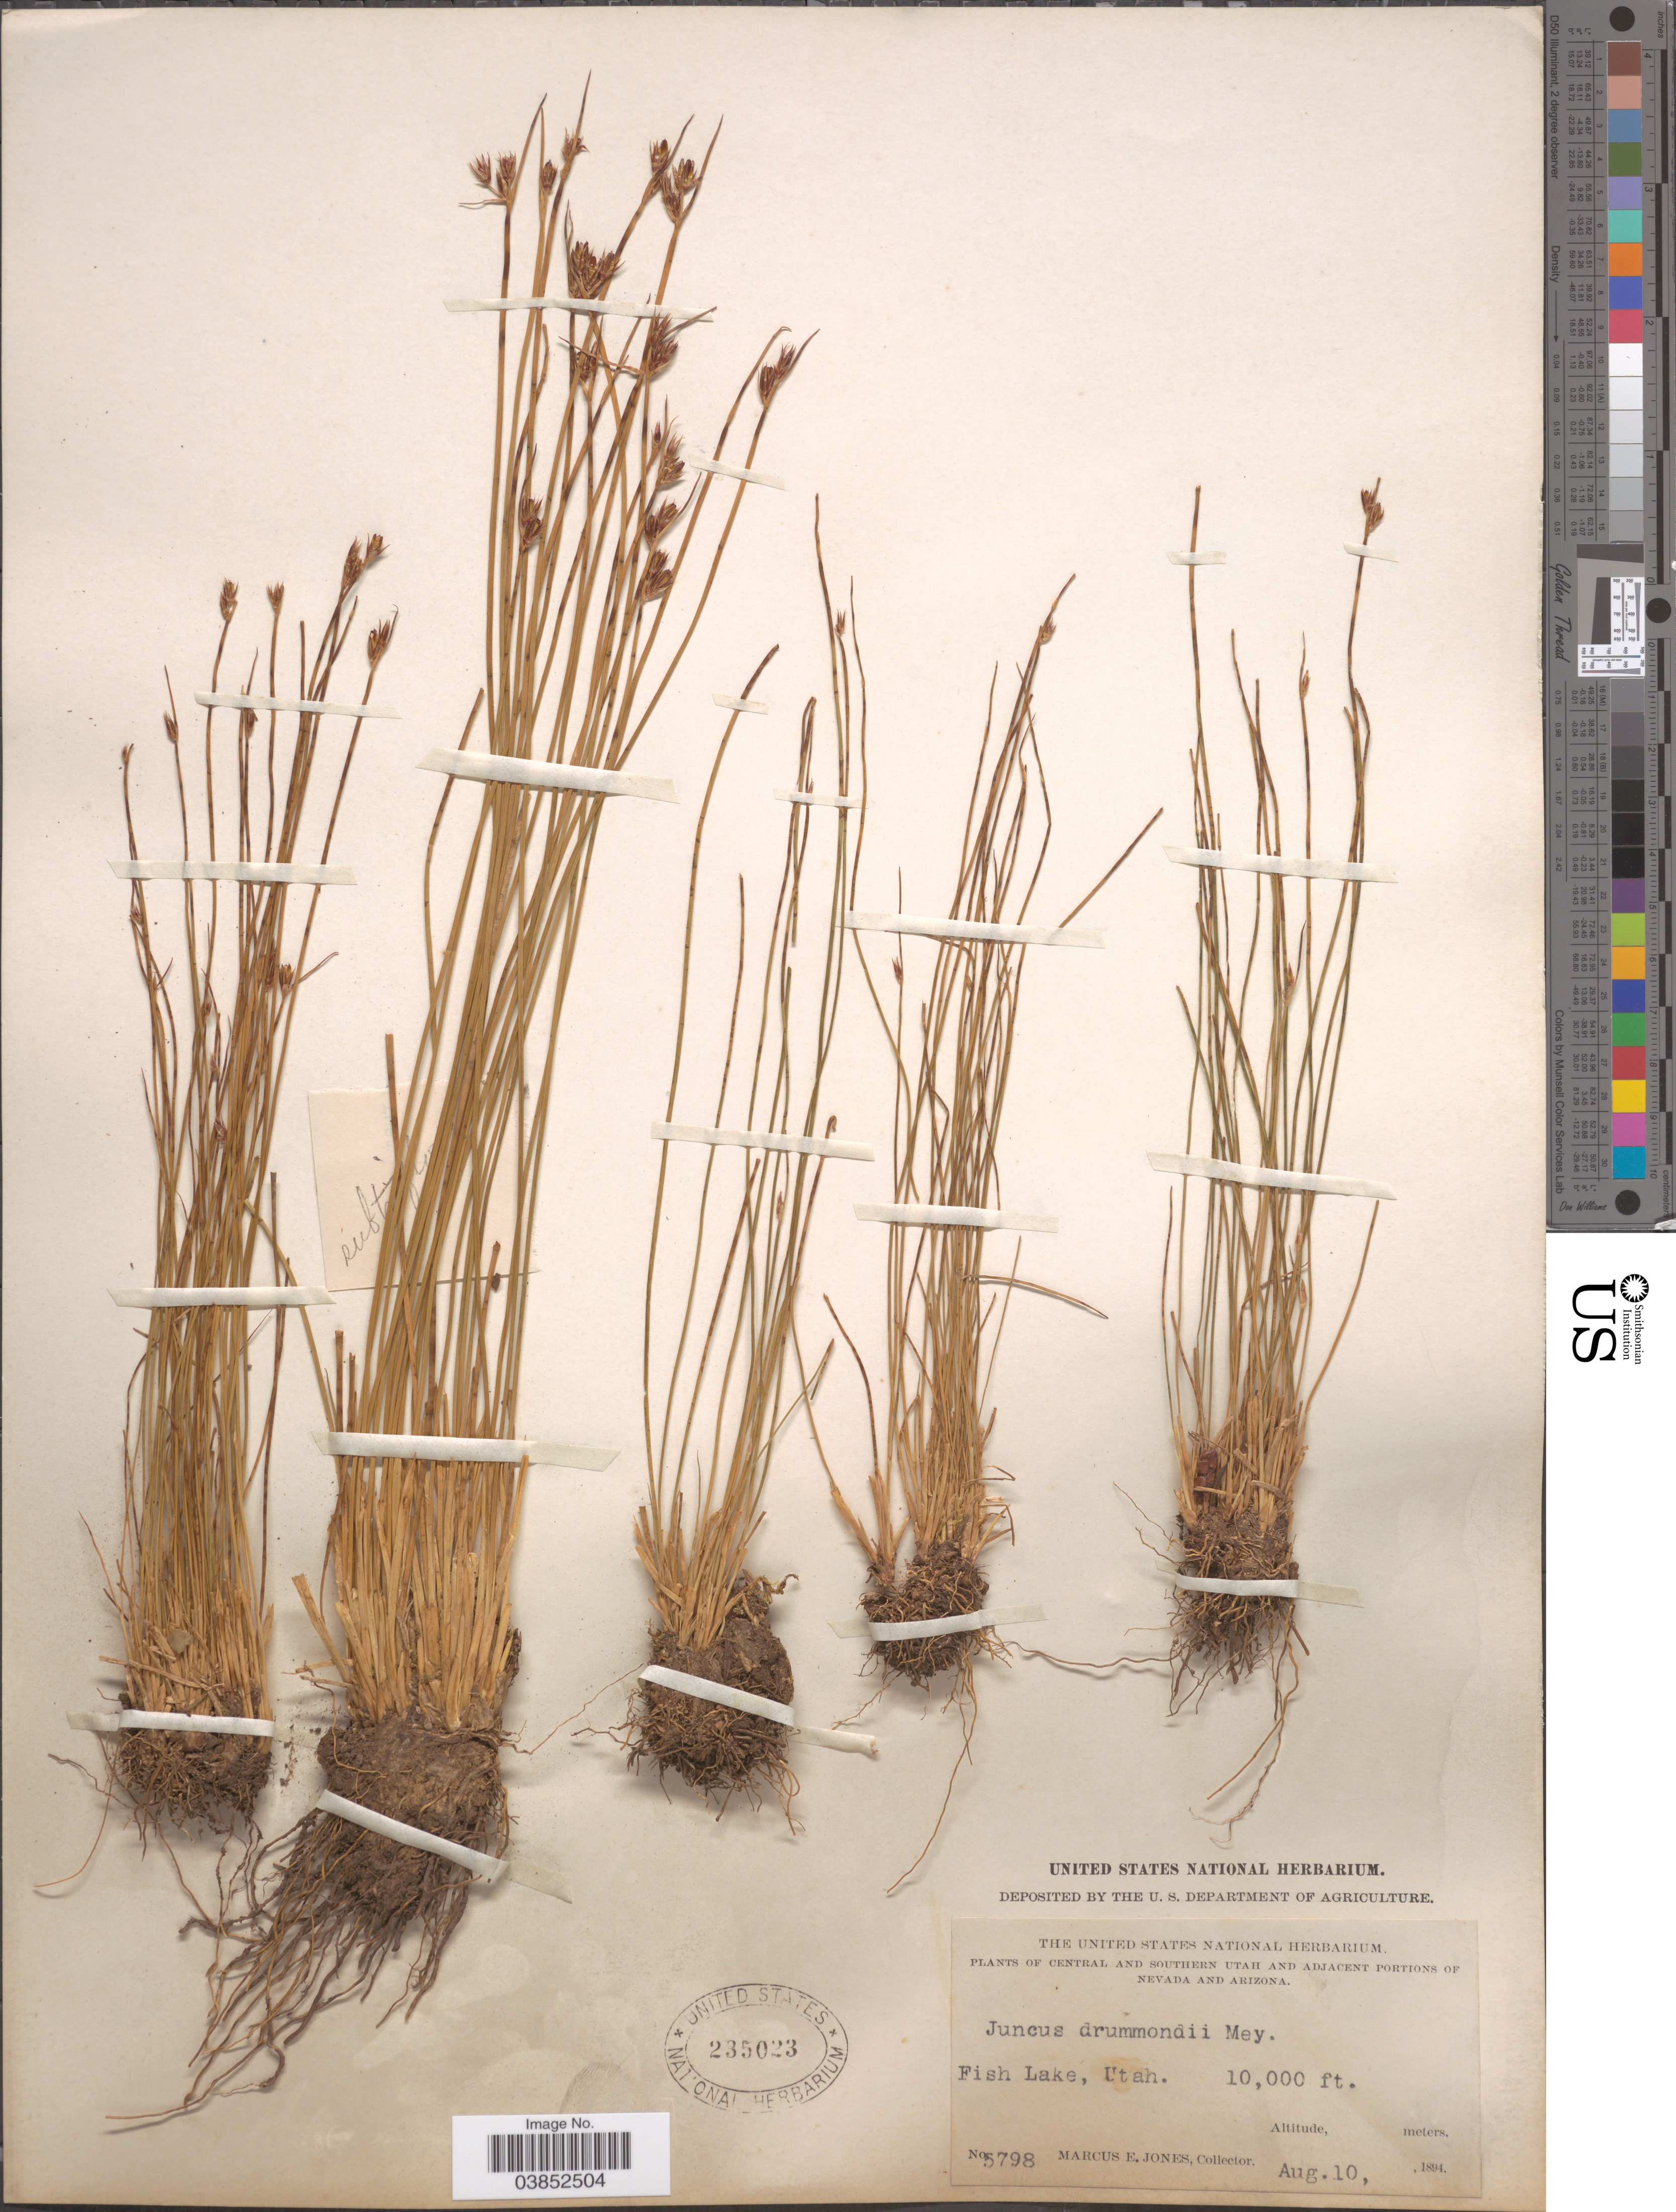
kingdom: Plantae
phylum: Tracheophyta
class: Liliopsida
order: Poales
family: Juncaceae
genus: Juncus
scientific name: Juncus drummondii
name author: E. Mey.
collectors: M. E. Jones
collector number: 5798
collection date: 1894-08-10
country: United States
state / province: Utah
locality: Central and Southern Utah. Fish Lake.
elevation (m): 3048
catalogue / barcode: US 235023